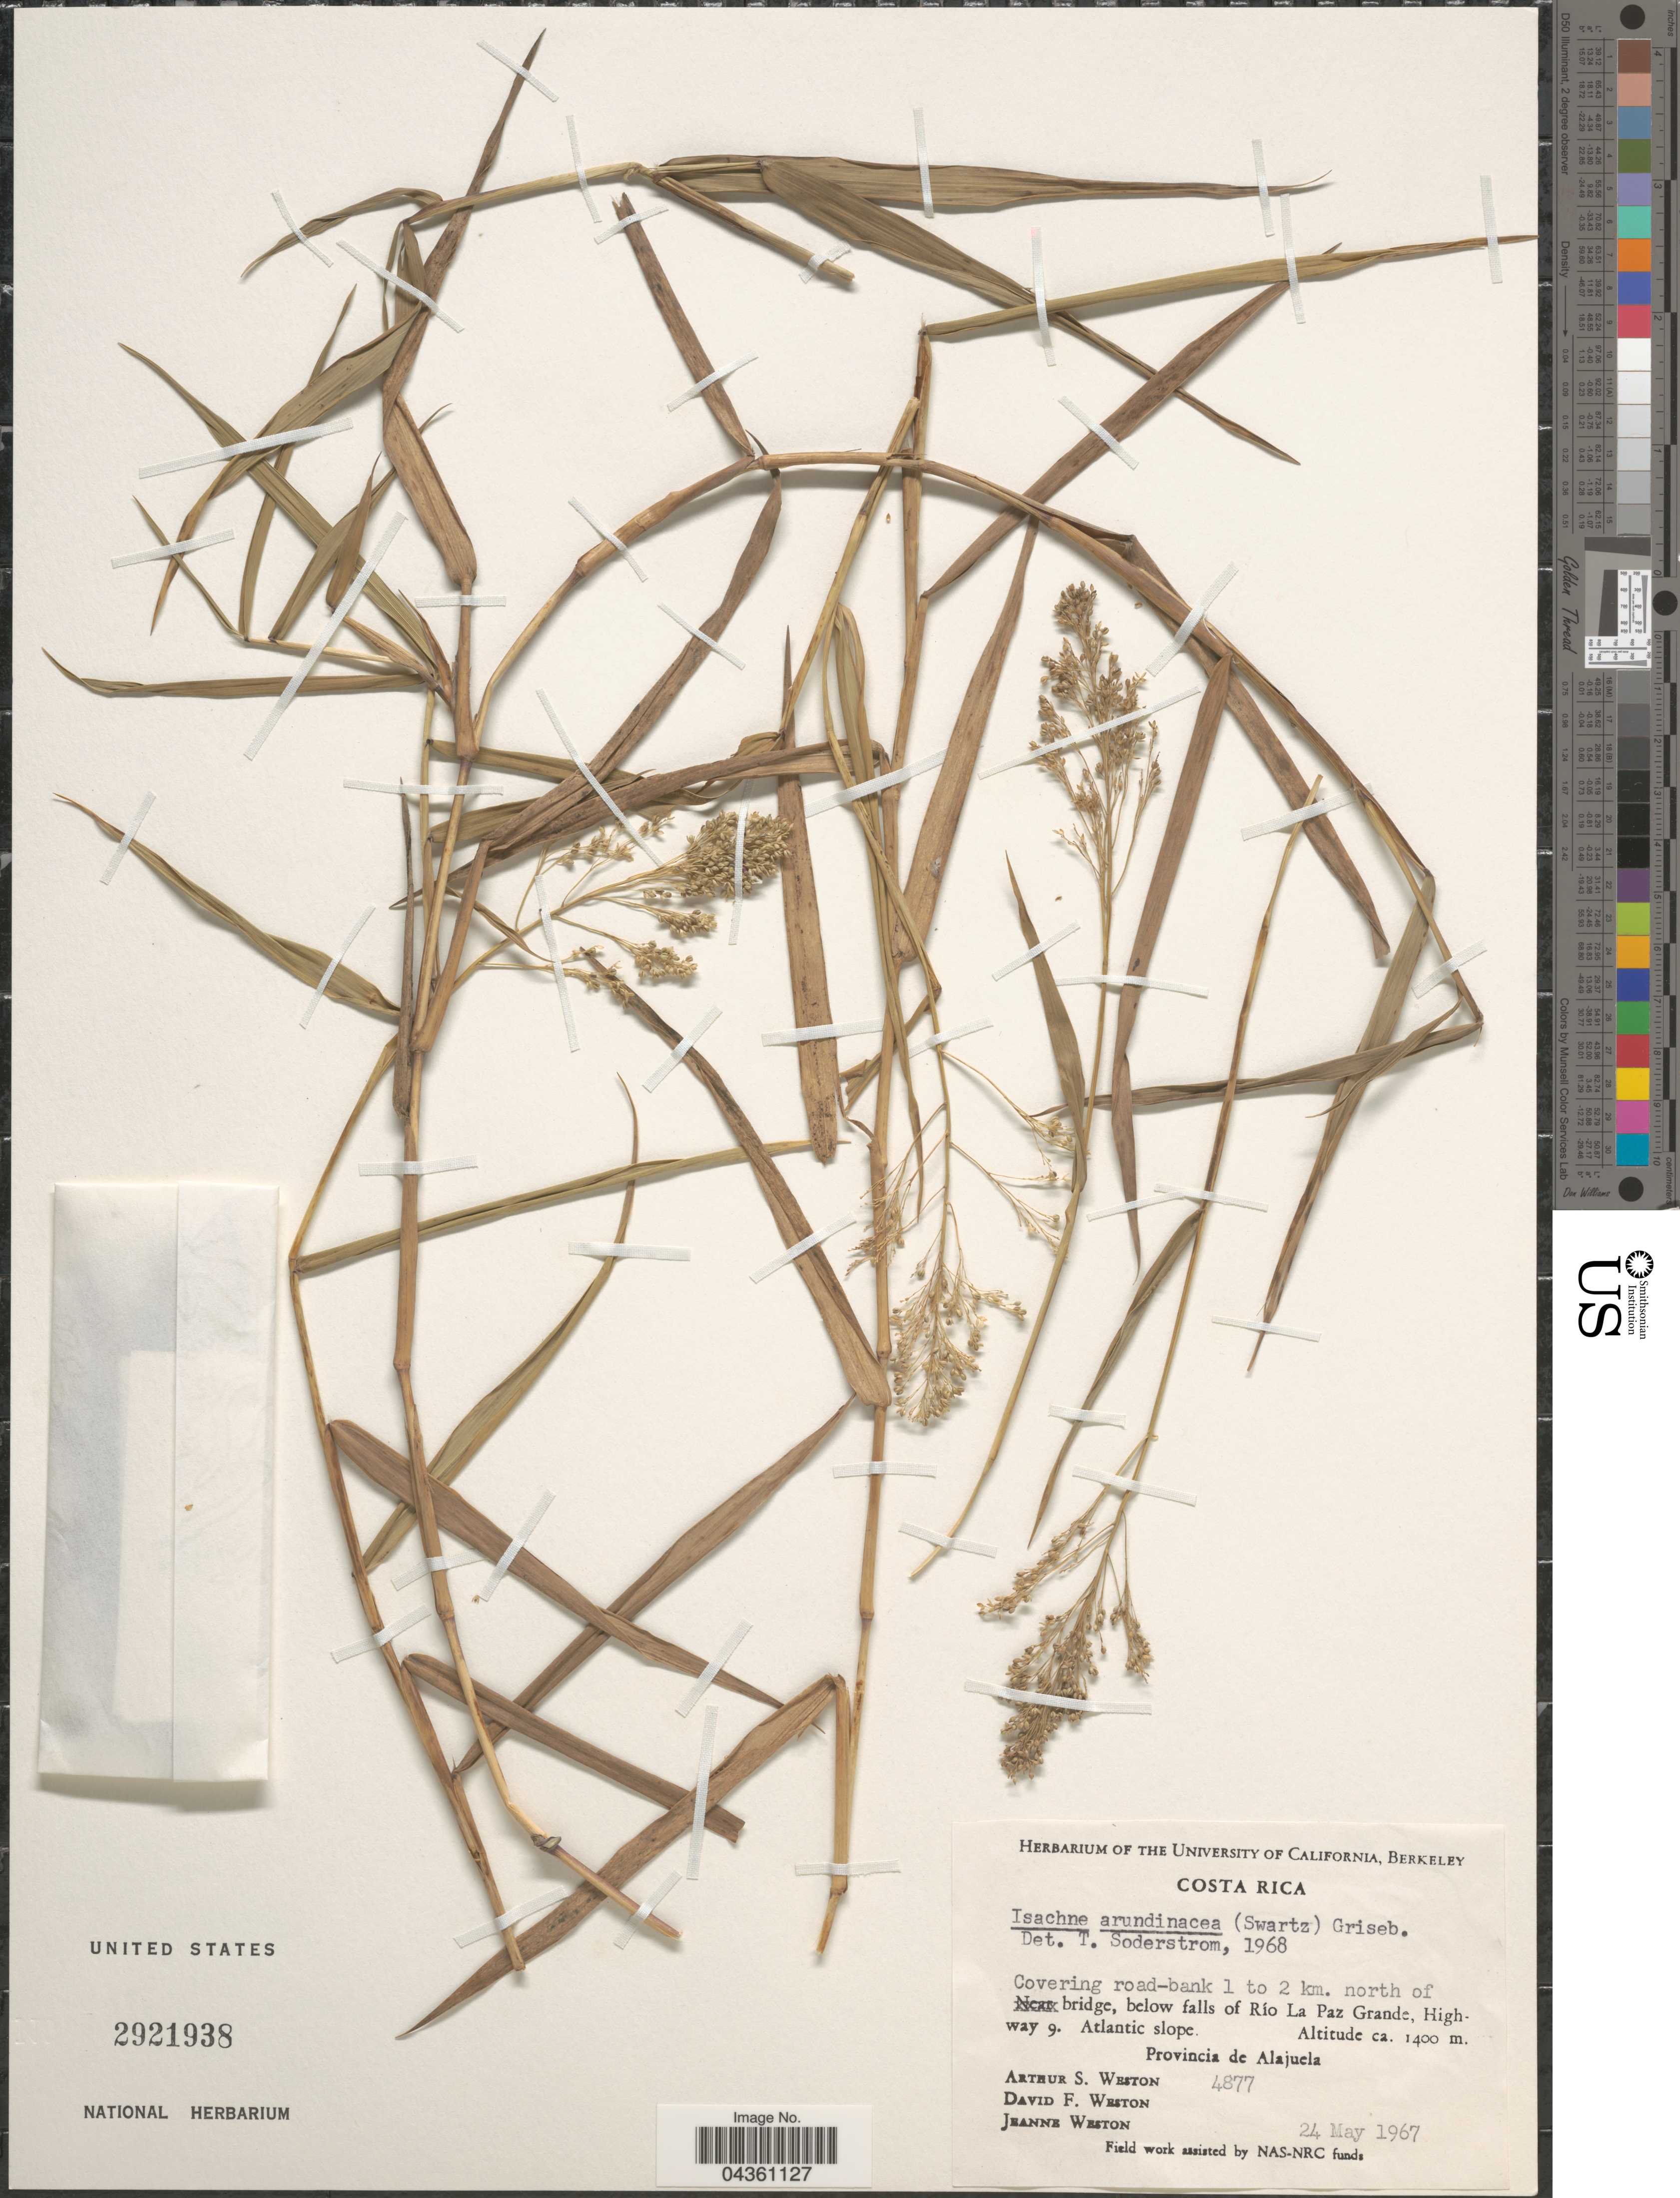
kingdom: Plantae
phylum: Tracheophyta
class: Liliopsida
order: Poales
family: Poaceae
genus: Isachne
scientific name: Isachne arundinacea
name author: (Sw.) Griseb.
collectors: A. Weston, D. Weston & J. Weston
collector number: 4877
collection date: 1967-05-24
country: Costa Rica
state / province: Alajuela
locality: Covering road-bank 1 to 2 km. north of bridge, below falls of Río La Paz Grande, Highway 9. Atlantic slope.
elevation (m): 1400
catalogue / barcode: US 2921938